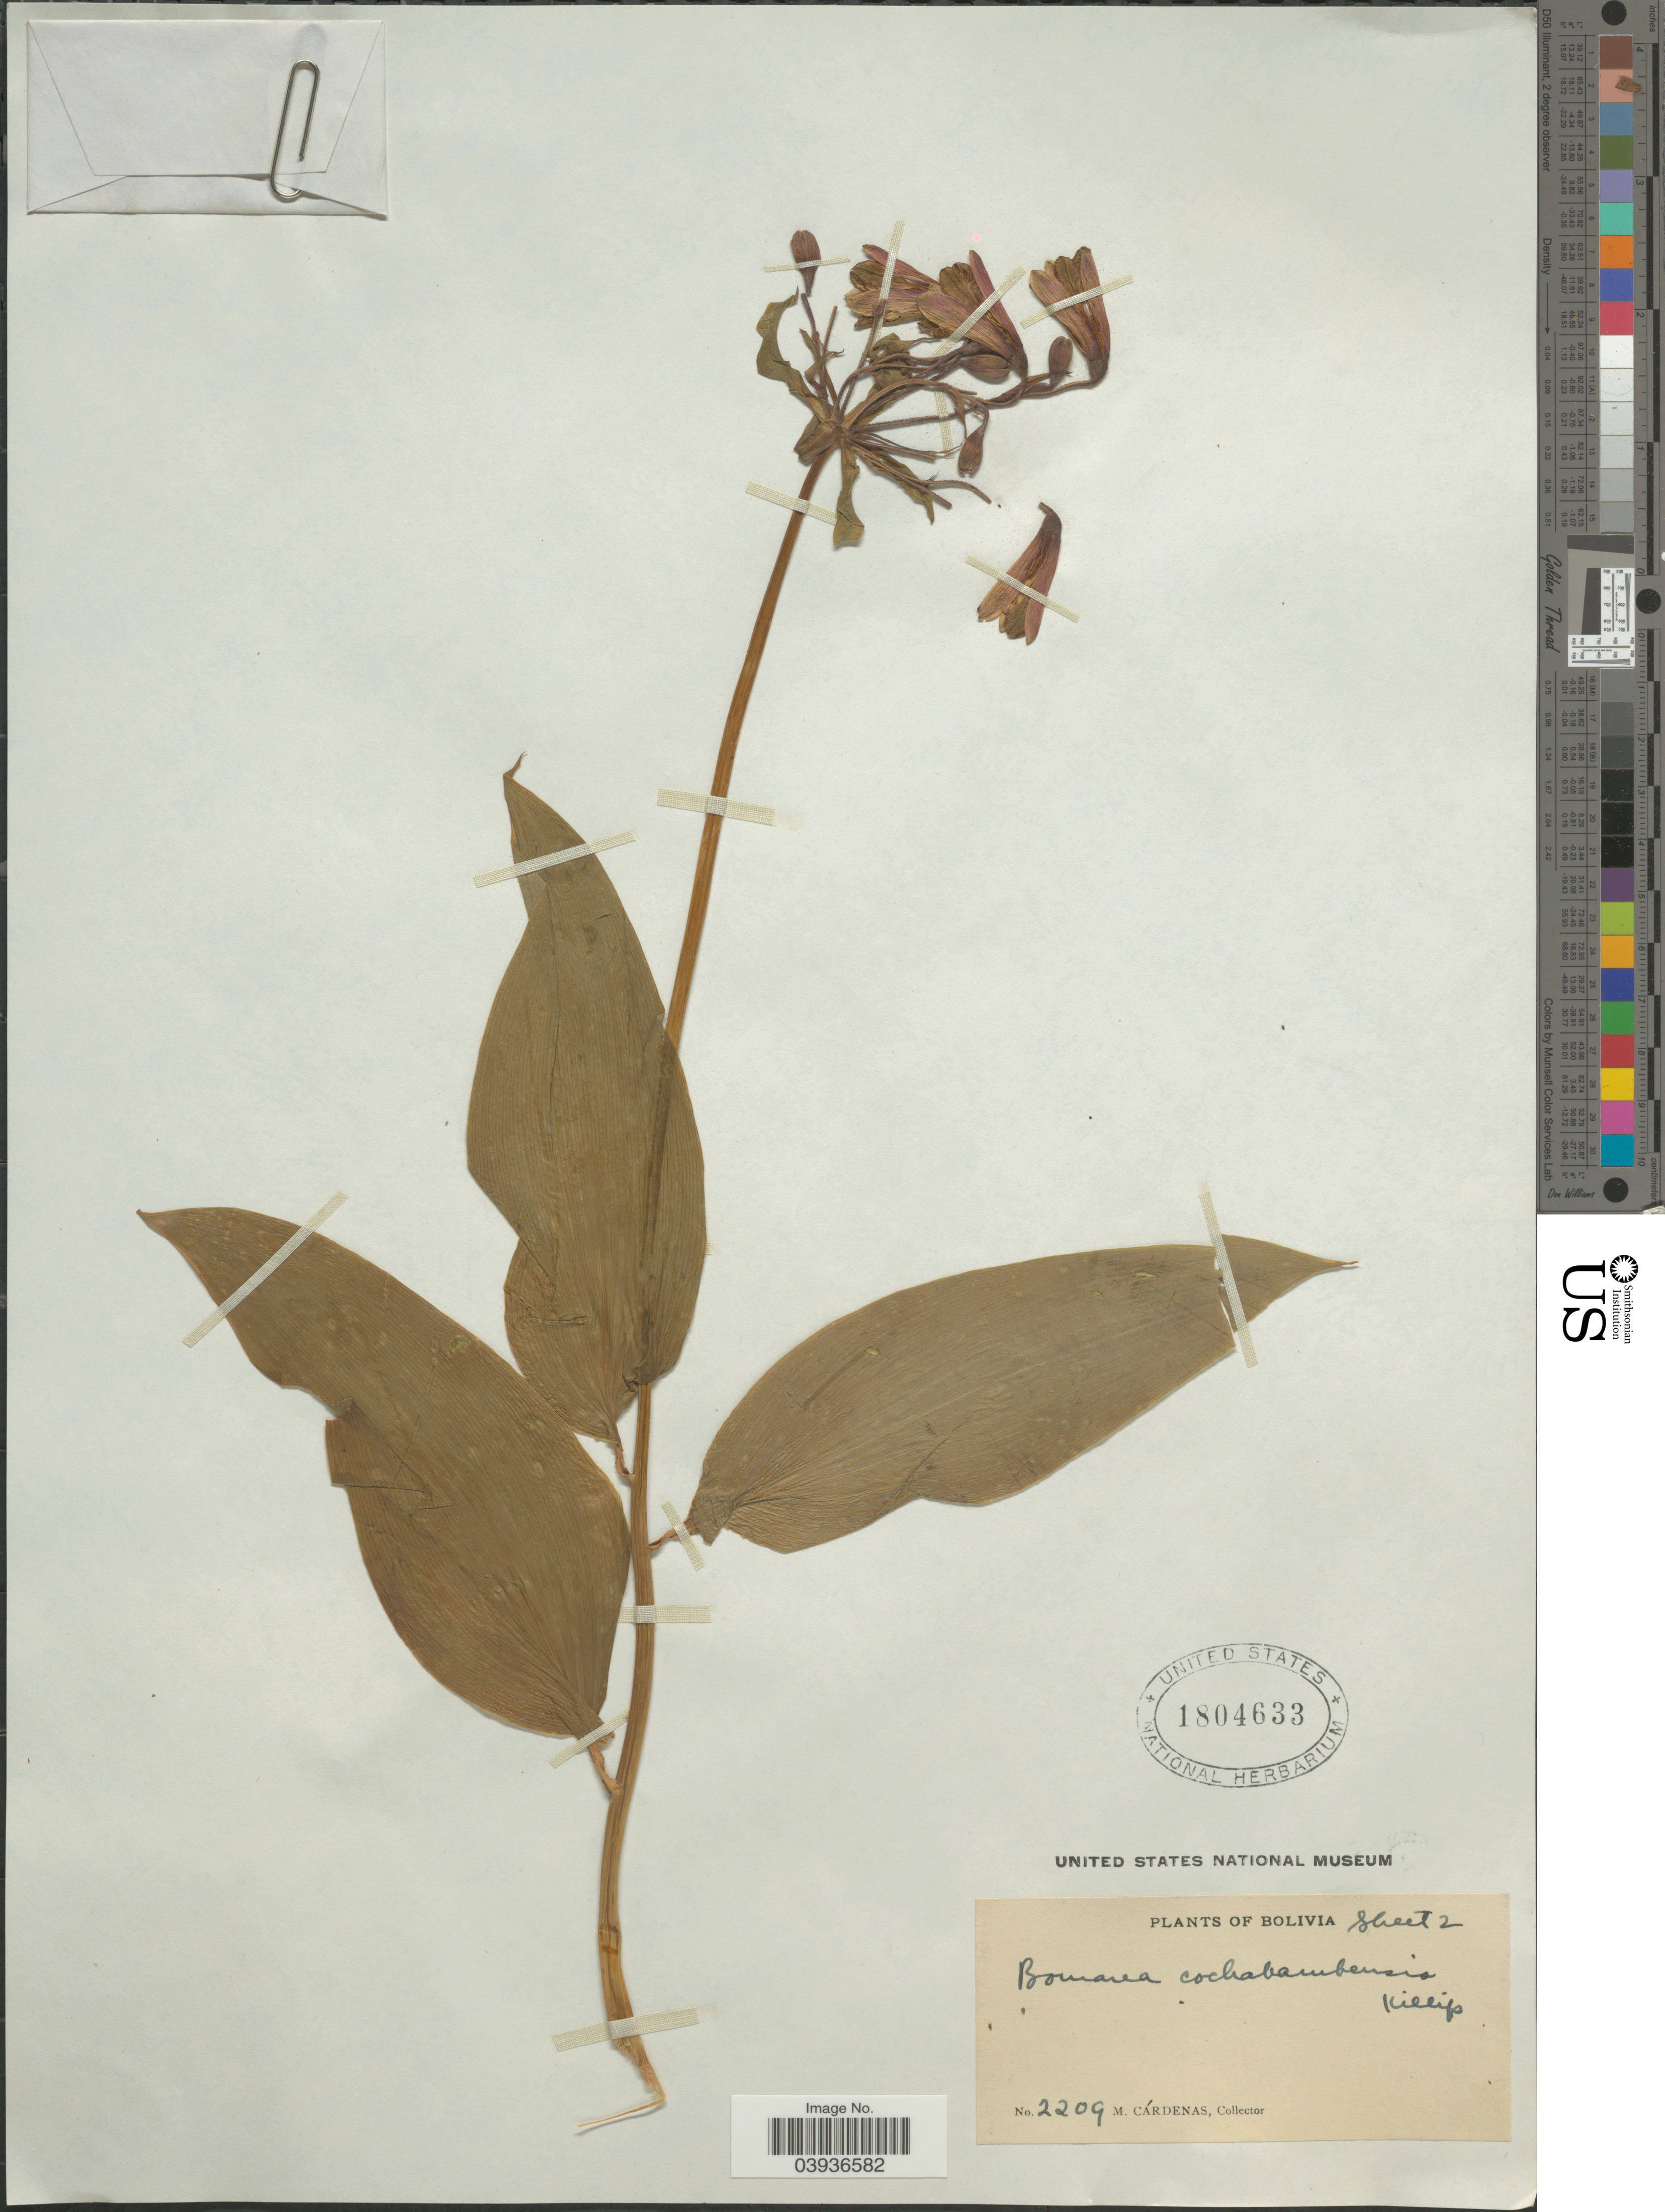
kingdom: Plantae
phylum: Tracheophyta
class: Liliopsida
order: Liliales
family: Alstroemeriaceae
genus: Bomarea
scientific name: Bomarea cochabambensis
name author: Killip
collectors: M. Cárdenas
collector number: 2209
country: Bolivia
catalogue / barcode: US 1804633